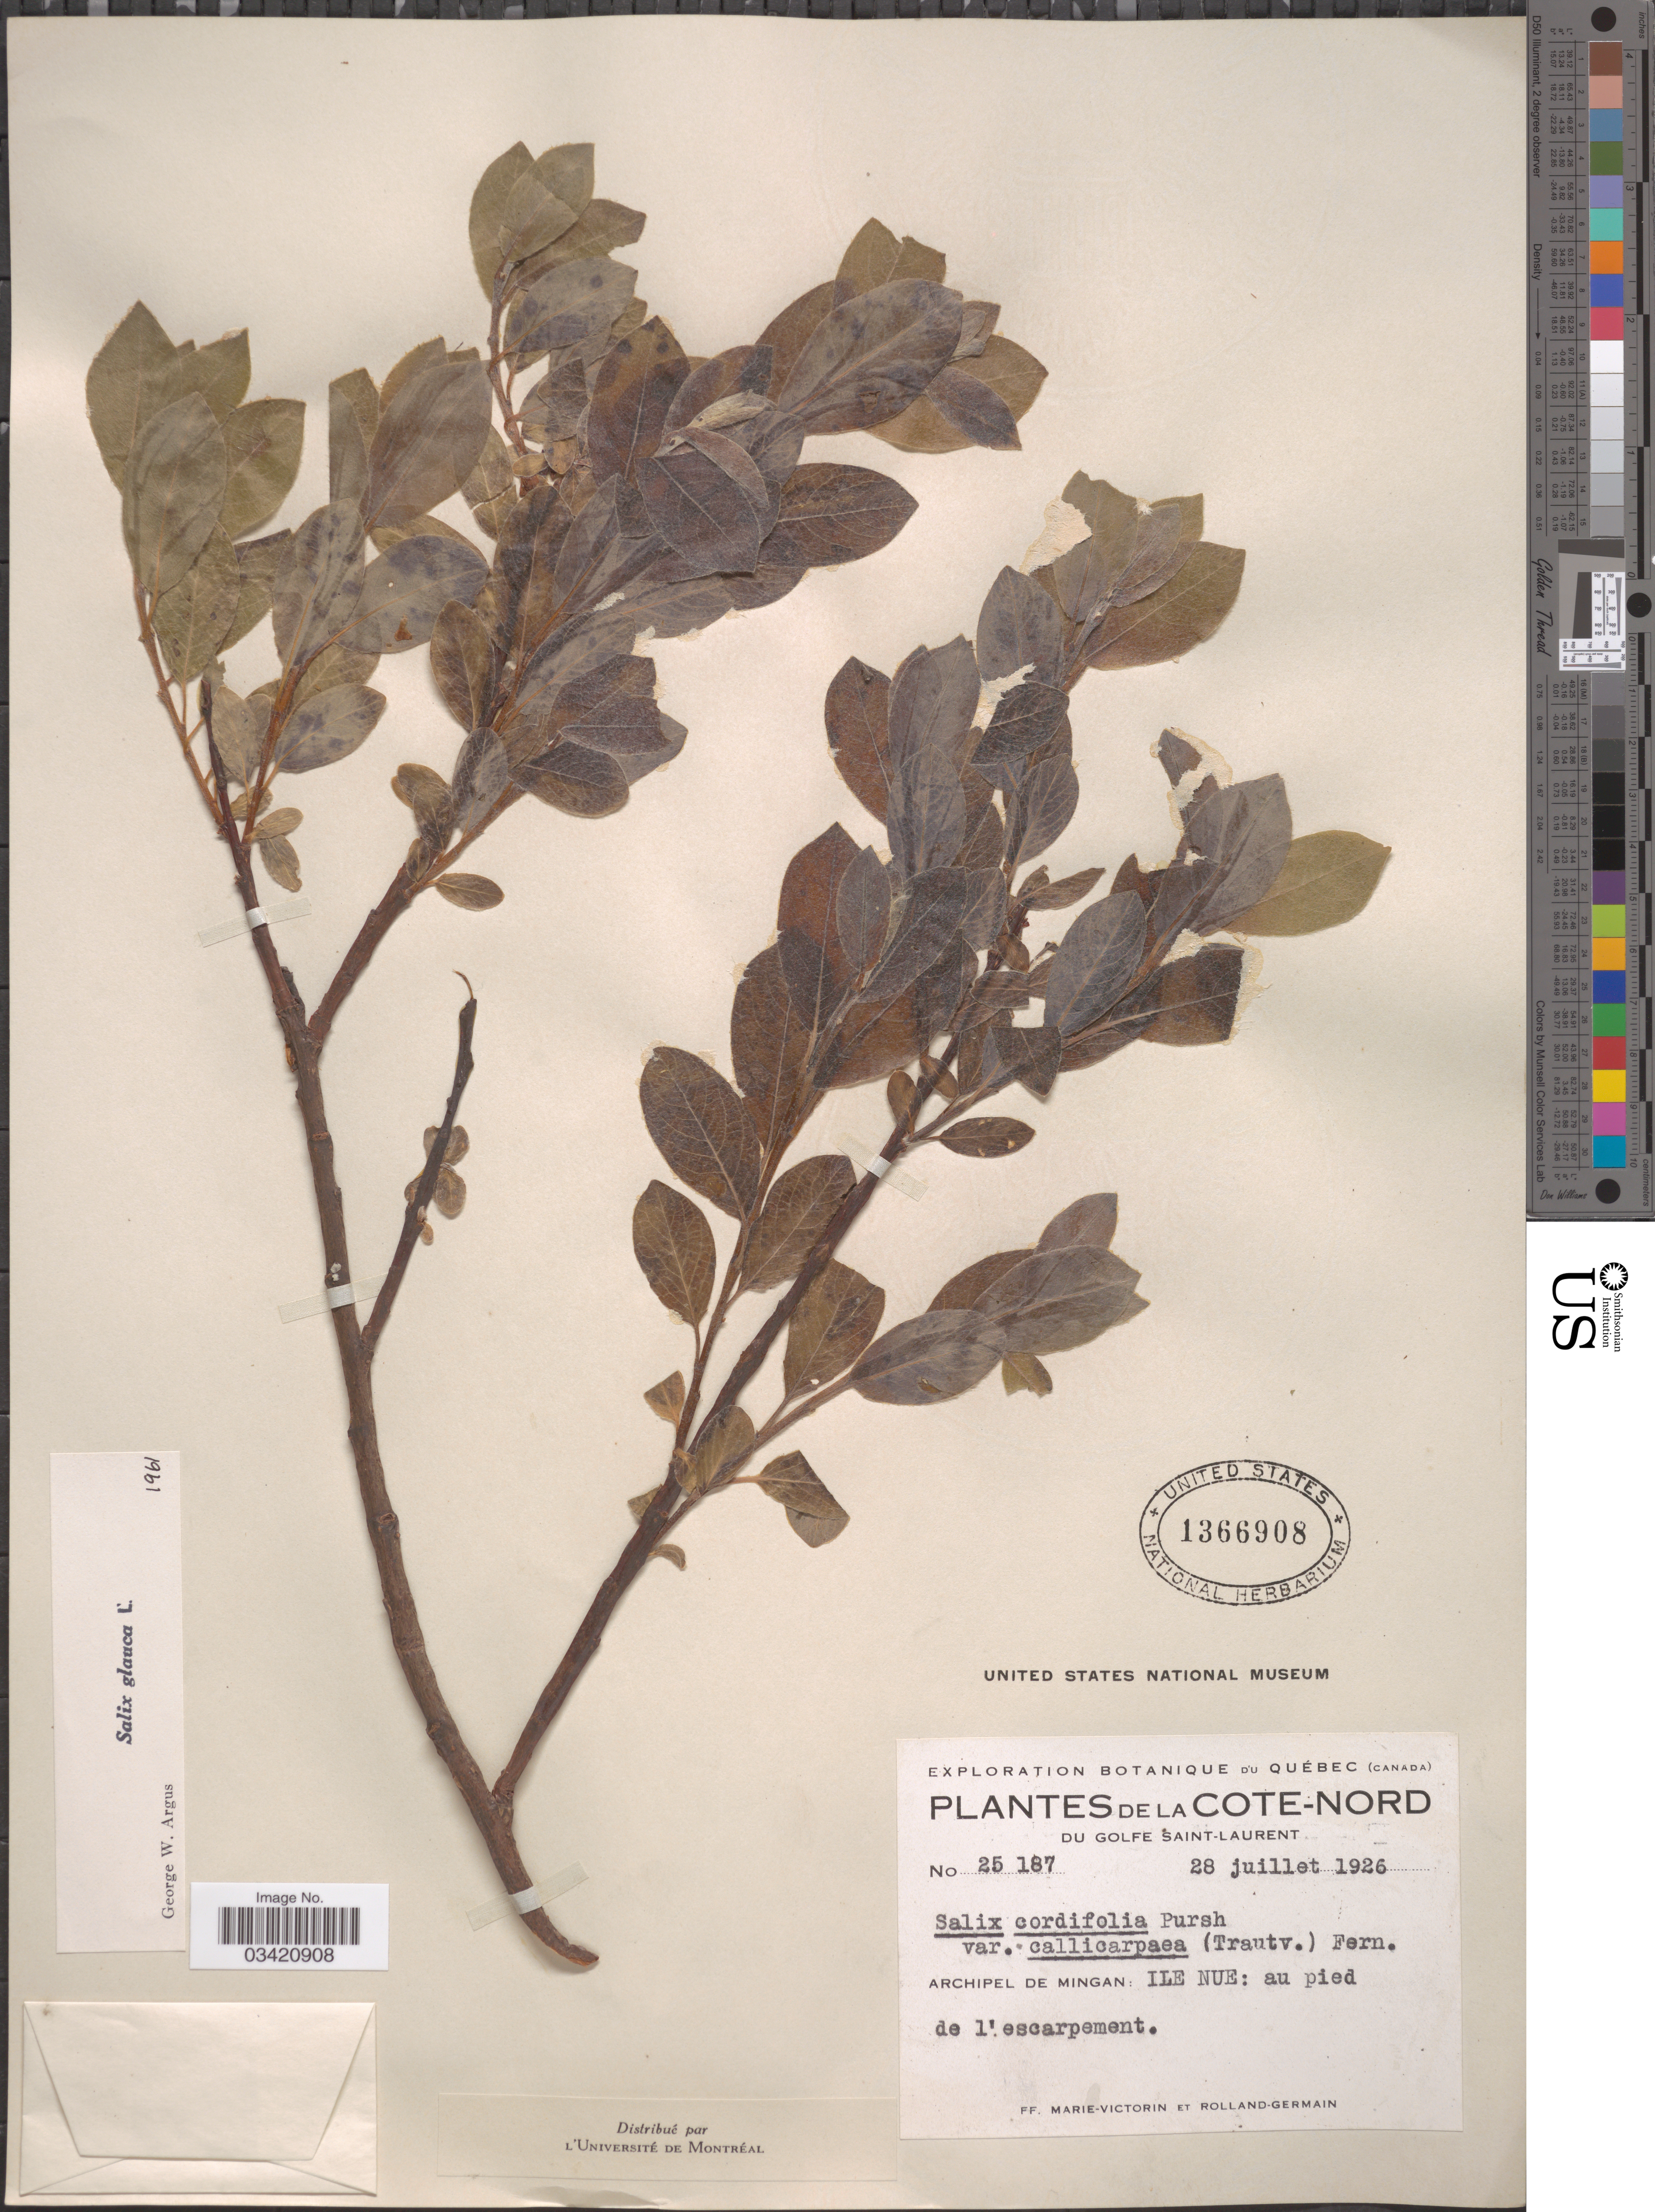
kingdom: Plantae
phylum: Tracheophyta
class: Magnoliopsida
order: Malpighiales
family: Salicaceae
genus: Salix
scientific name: Salix glauca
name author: L.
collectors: F. Marie-Victorin & Rolland-Germain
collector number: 25187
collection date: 1926-07-28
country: Canada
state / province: Quebec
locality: Cote-Nord. Du Golfe Saint-Laurent. Archipel de Mingan: Ile Nue: au pied de l'escarpement.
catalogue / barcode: US 1366908